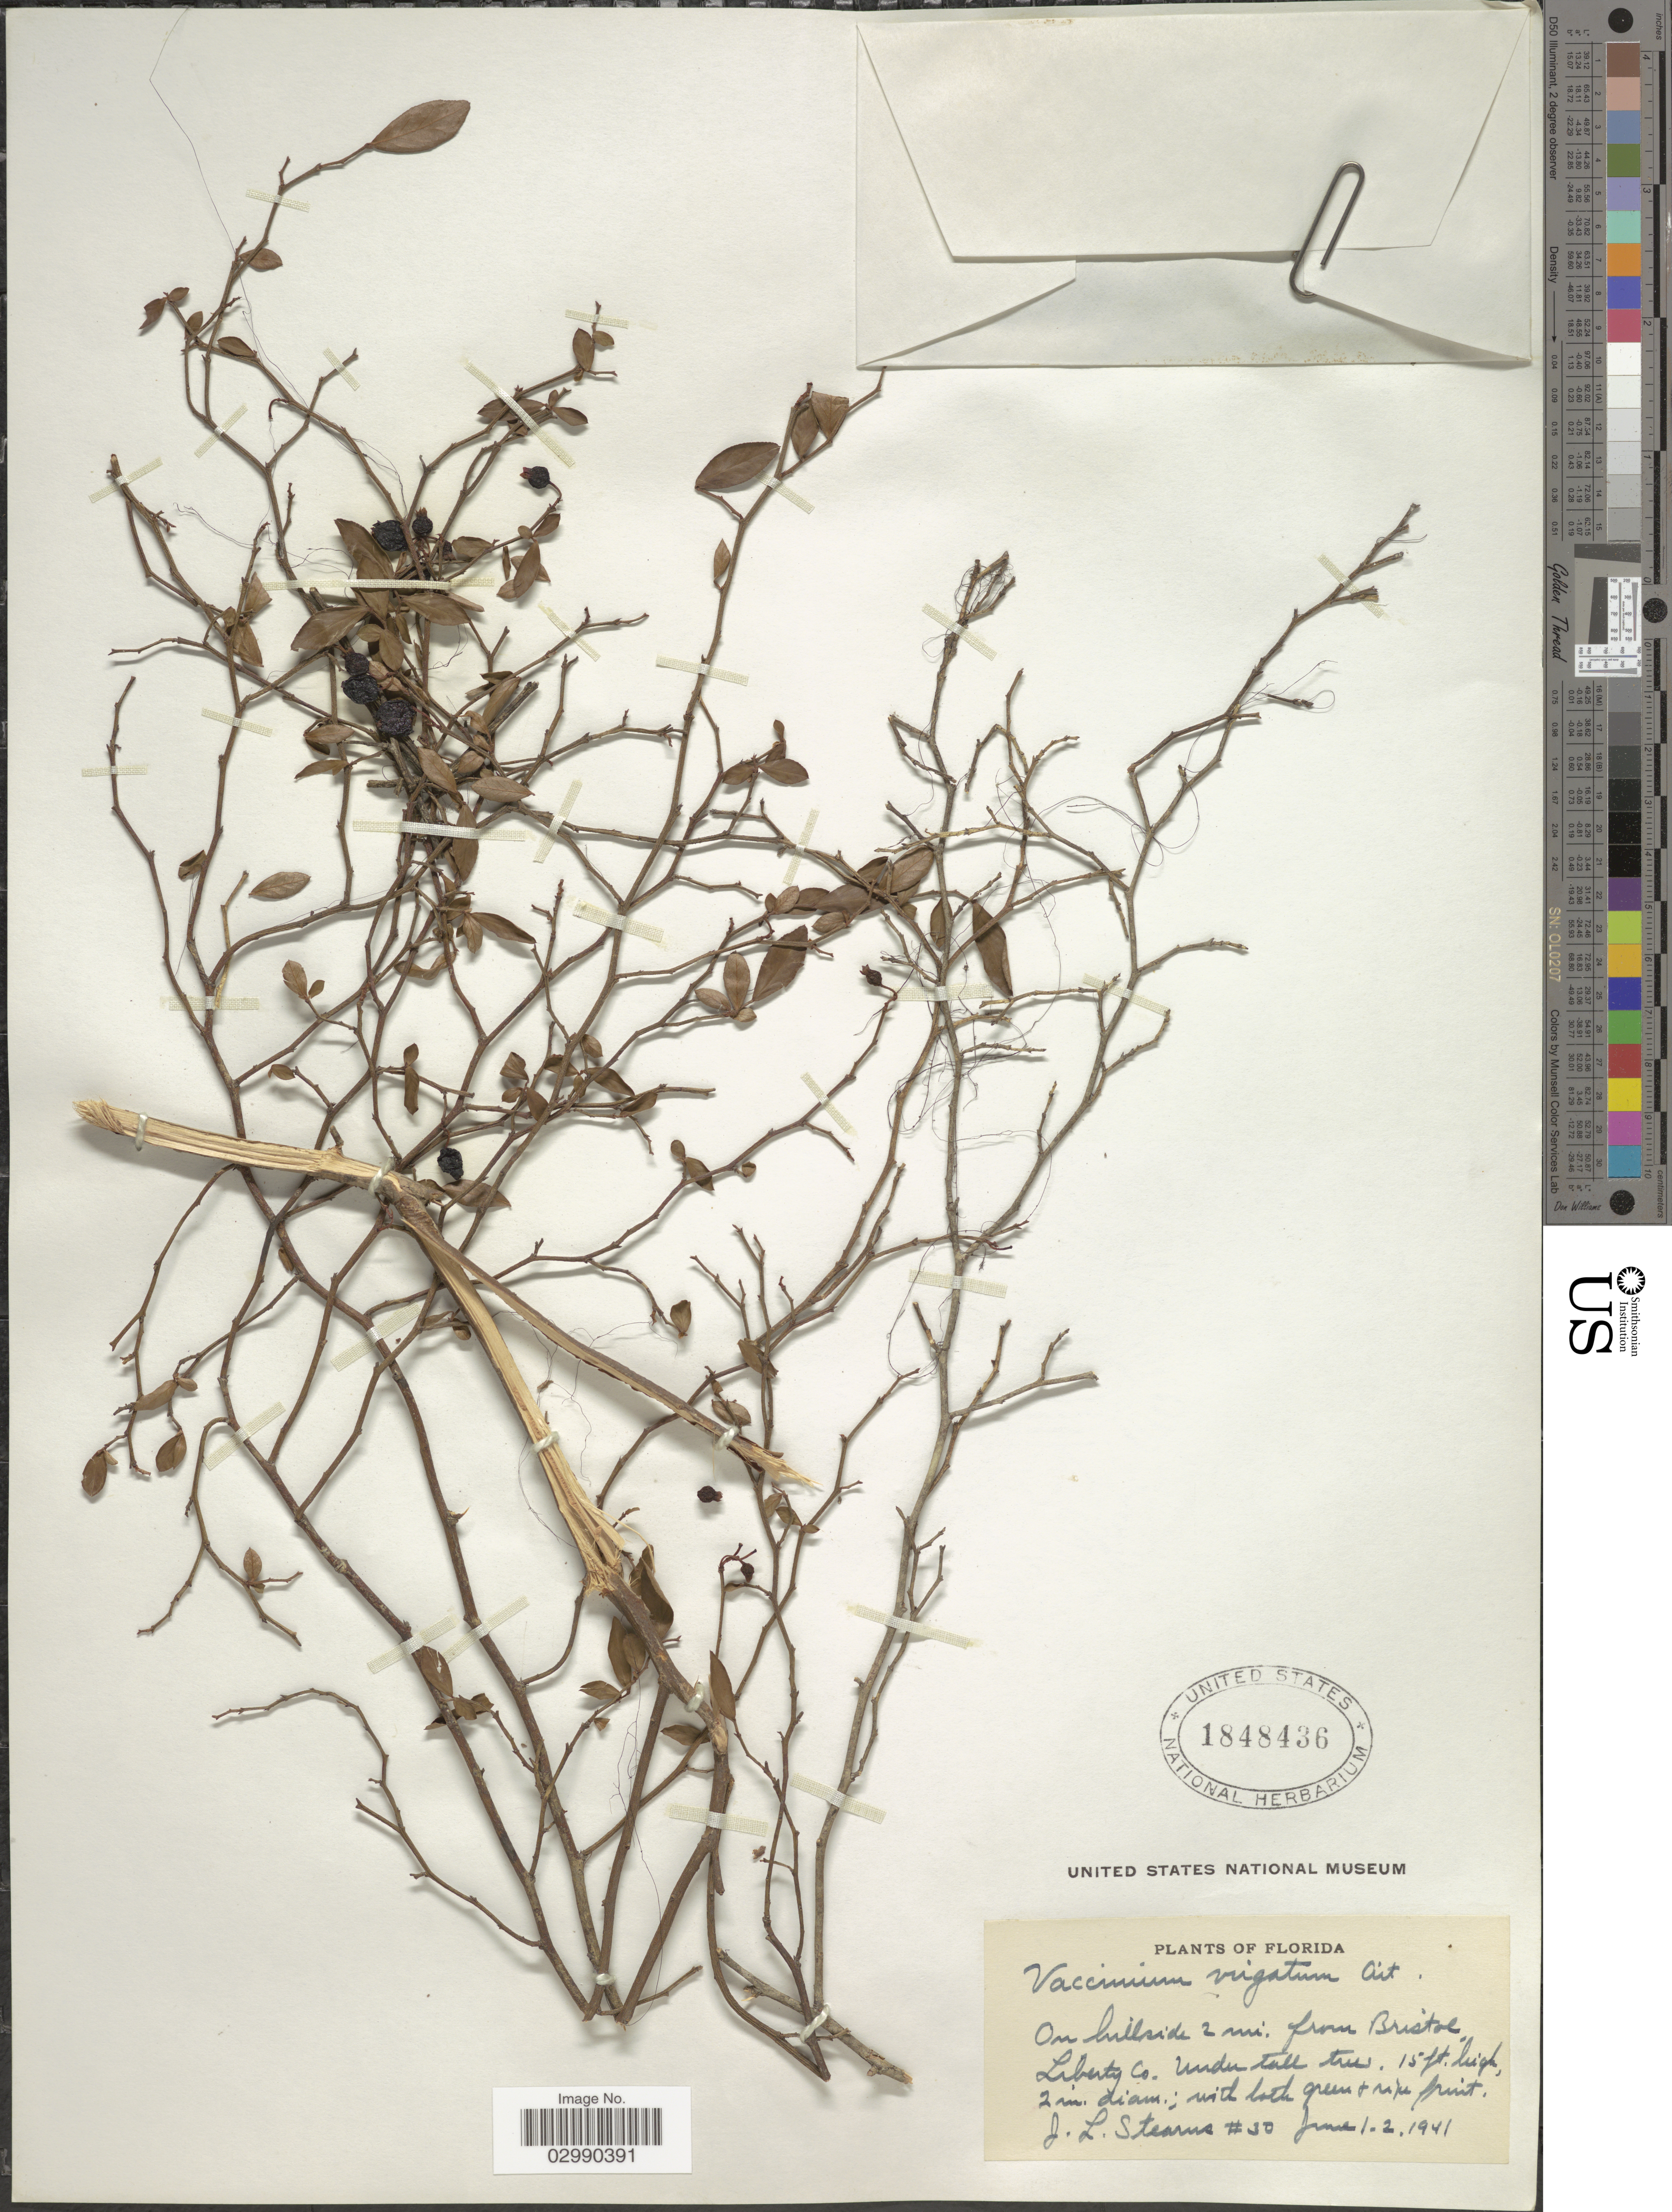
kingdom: Plantae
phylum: Tracheophyta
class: Magnoliopsida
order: Ericales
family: Ericaceae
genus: Vaccinium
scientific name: Vaccinium virgatum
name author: Aiton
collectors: J. Stearns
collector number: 30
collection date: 1941-06-01/1941-06-02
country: United States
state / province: Florida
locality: On hillside 2 mi. from Bristol, Liberty Co.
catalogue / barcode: US 1848436